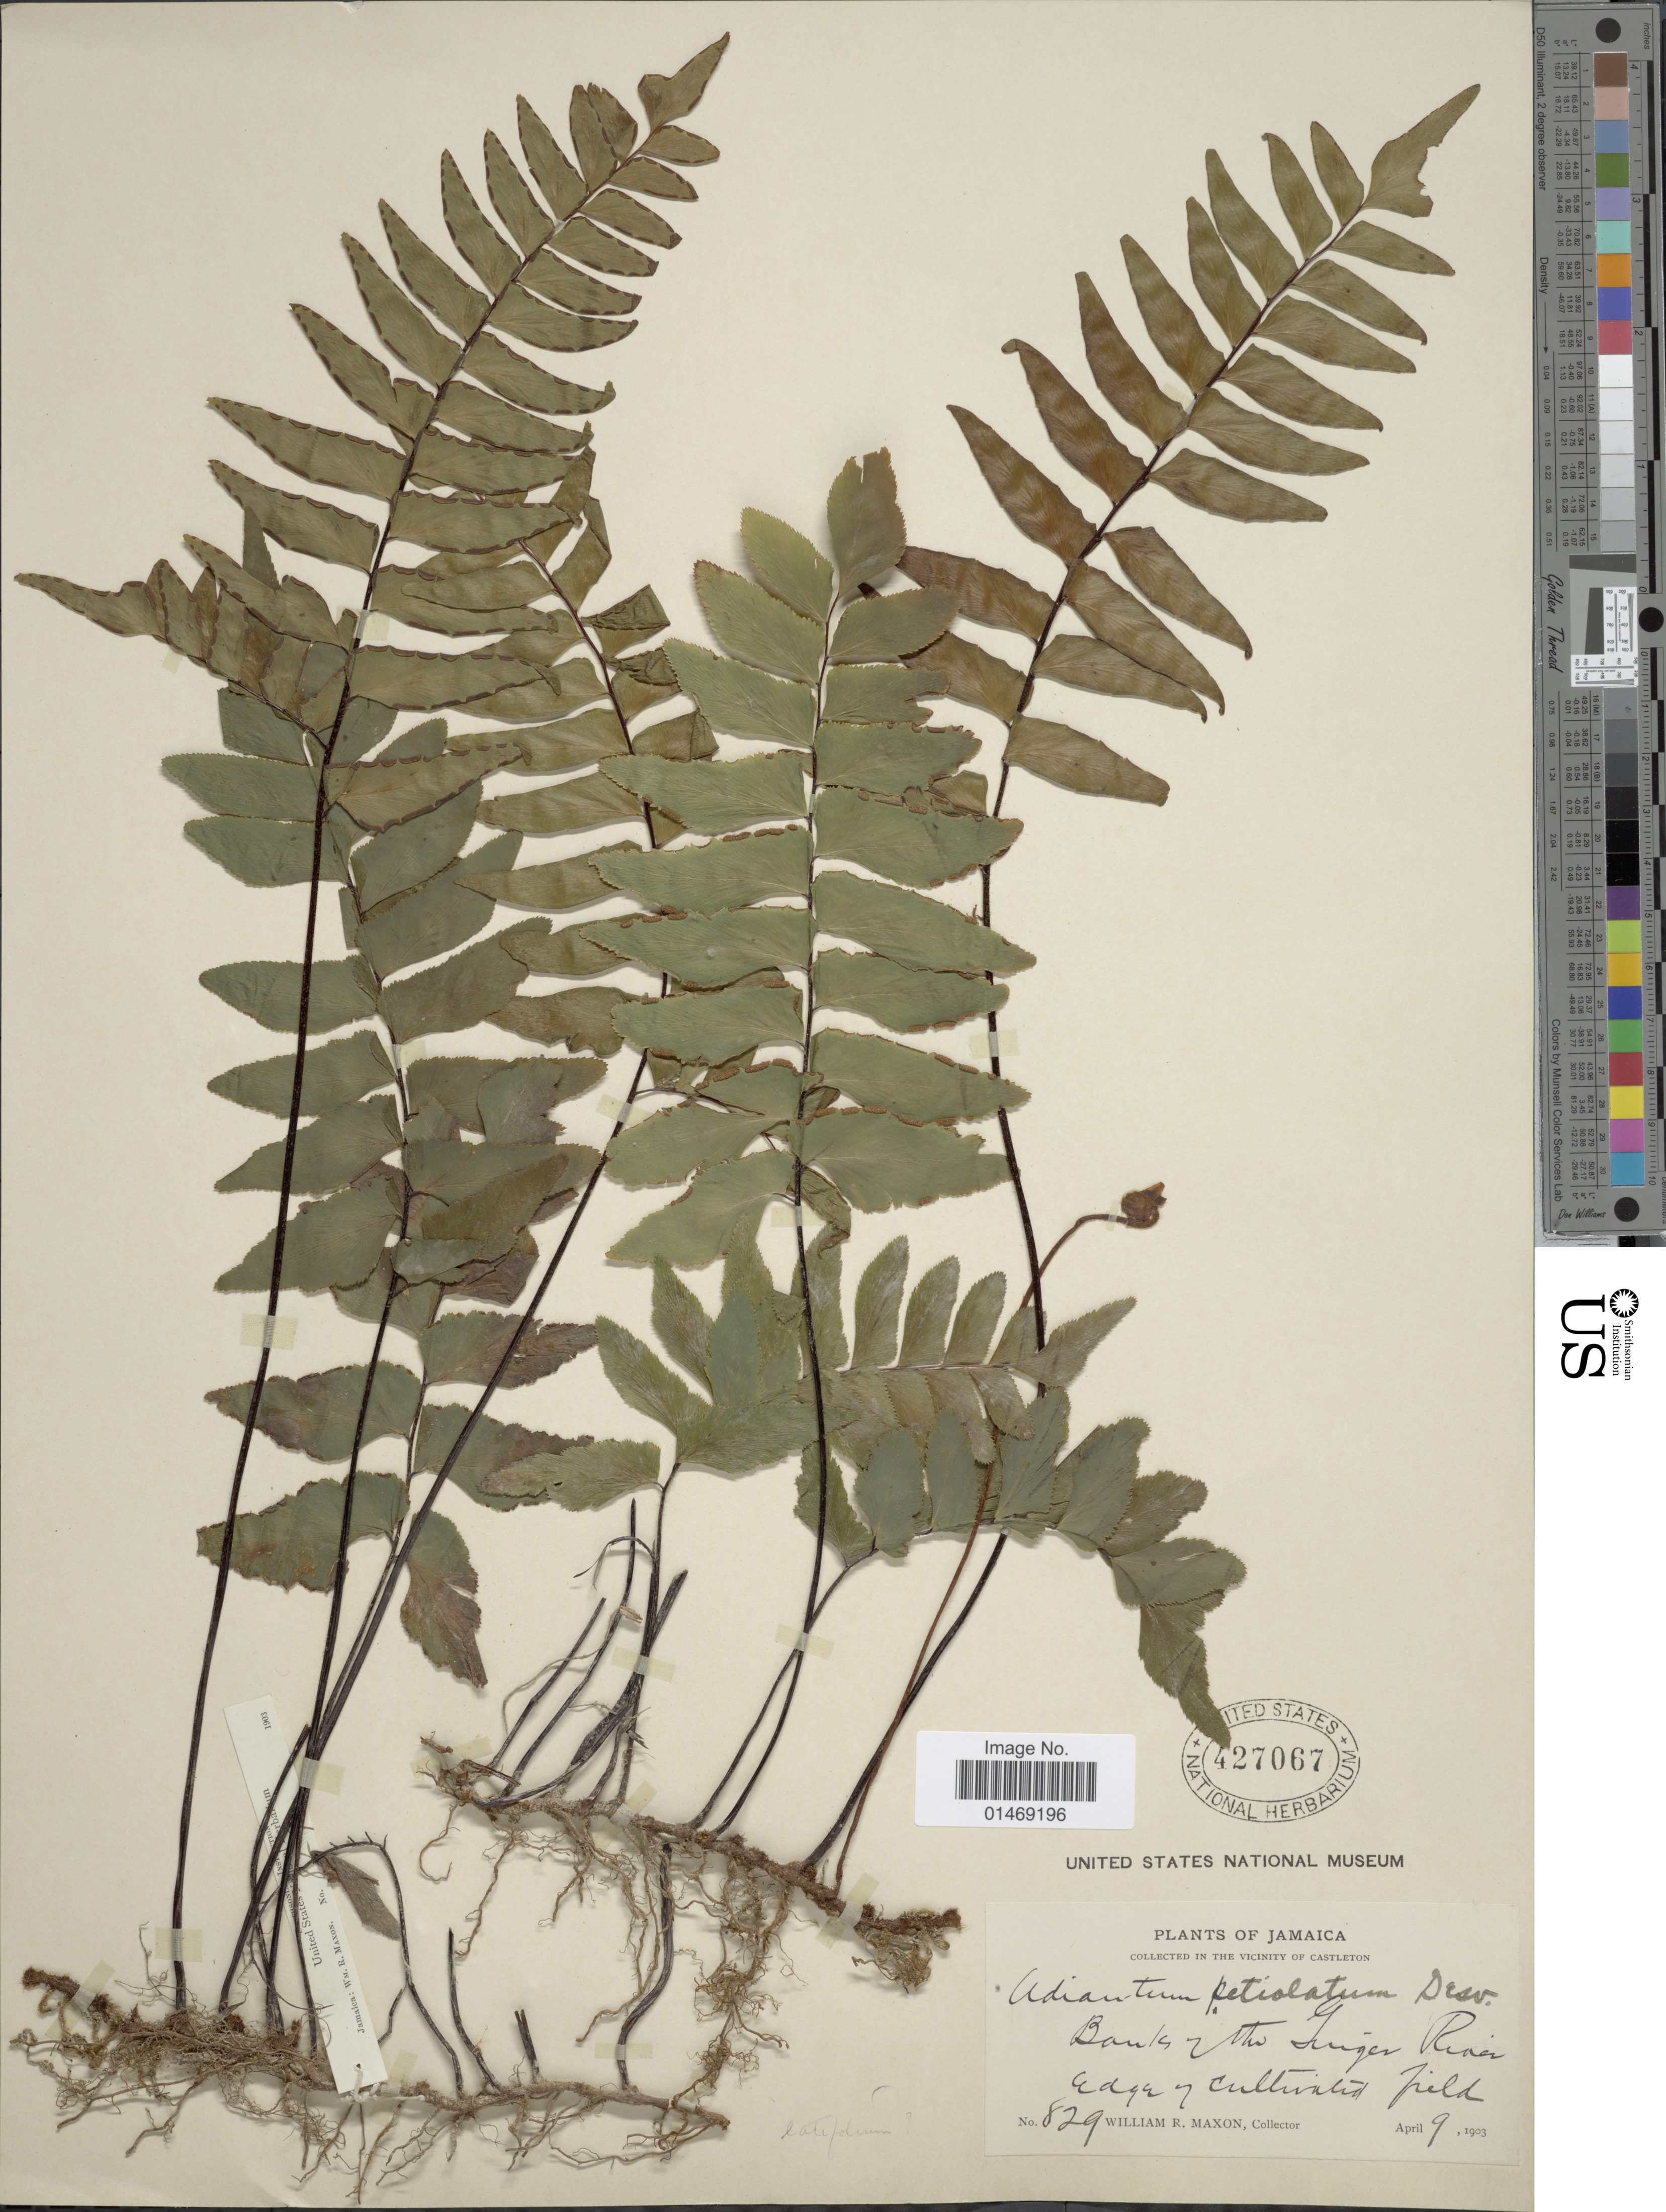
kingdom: Plantae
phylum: Tracheophyta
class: Polypodiopsida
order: Polypodiales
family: Pteridaceae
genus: Adiantum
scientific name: Adiantum petiolatum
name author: Desv.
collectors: W. R. Maxon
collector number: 829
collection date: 1903-04-09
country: Jamaica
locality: In the vicinity of castleton, Banks of the Guiger River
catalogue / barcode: US 427067